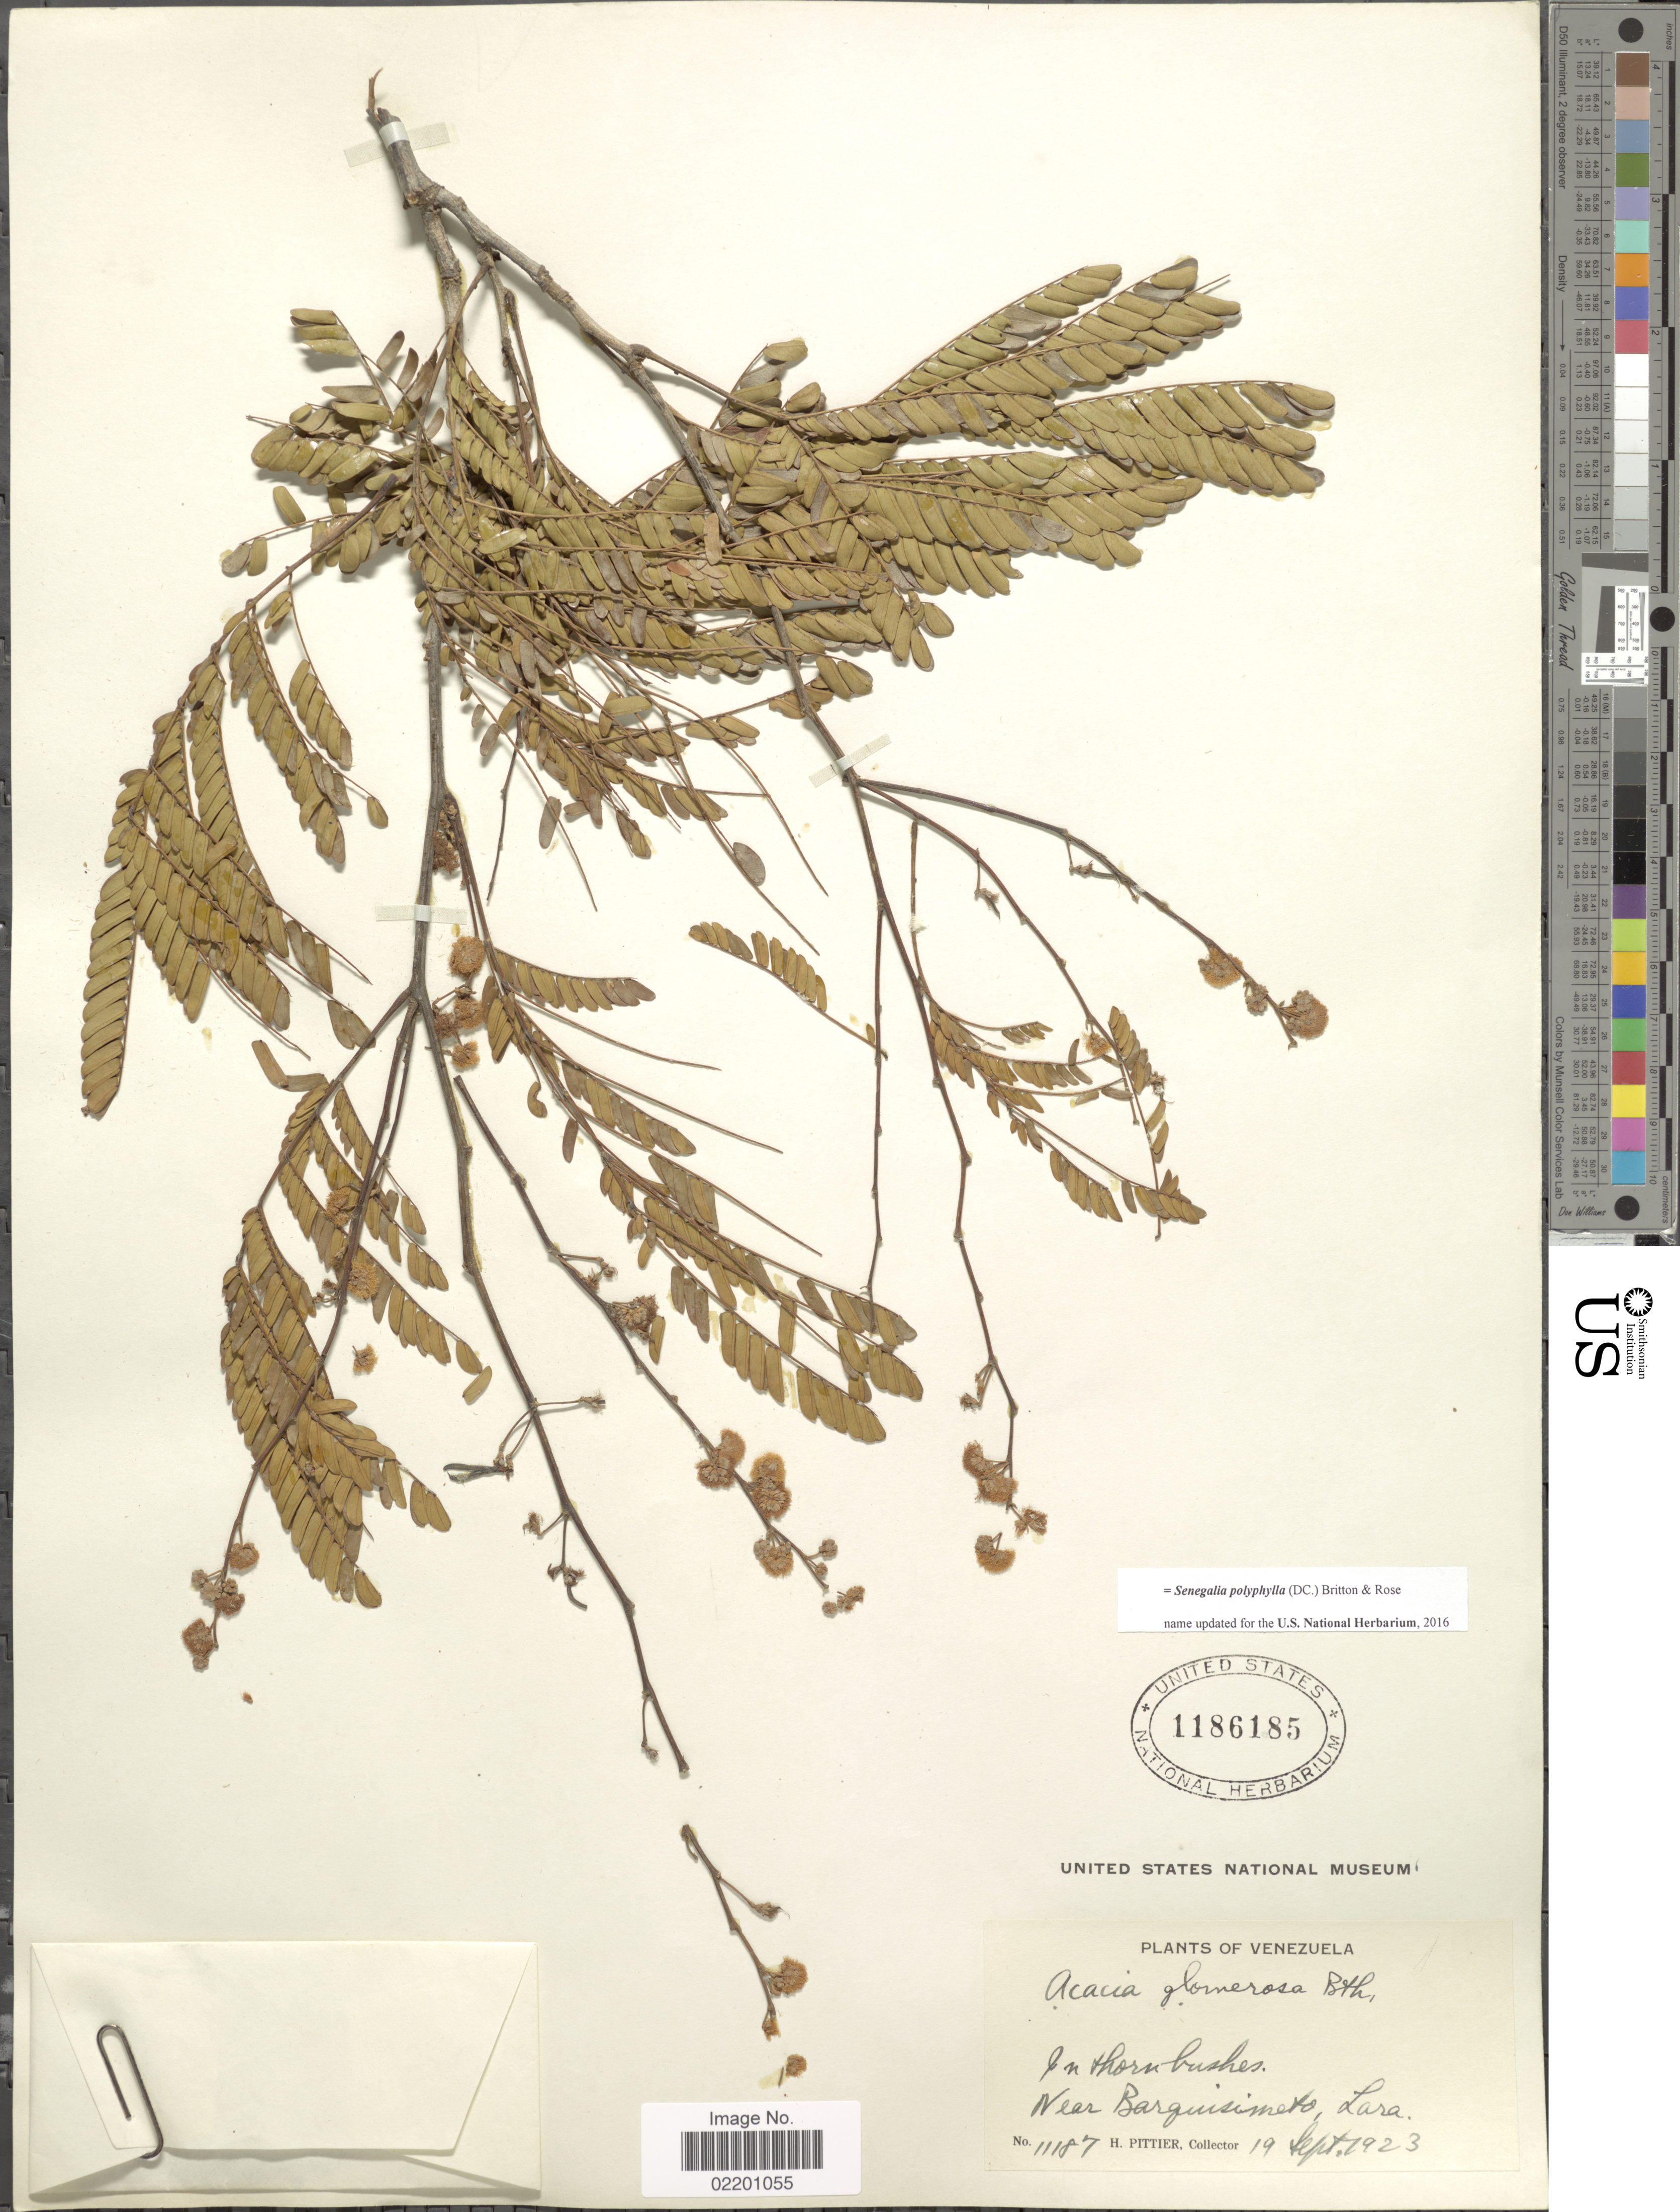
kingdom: Plantae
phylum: Tracheophyta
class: Magnoliopsida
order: Fabales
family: Fabaceae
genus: Senegalia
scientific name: Senegalia polyphylla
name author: (DC.) Britton & Rose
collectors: H. F. Pittier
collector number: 11187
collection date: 1923-09-19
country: Venezuela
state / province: Lara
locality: Near Barguisimeto, Lara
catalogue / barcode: US 1186185